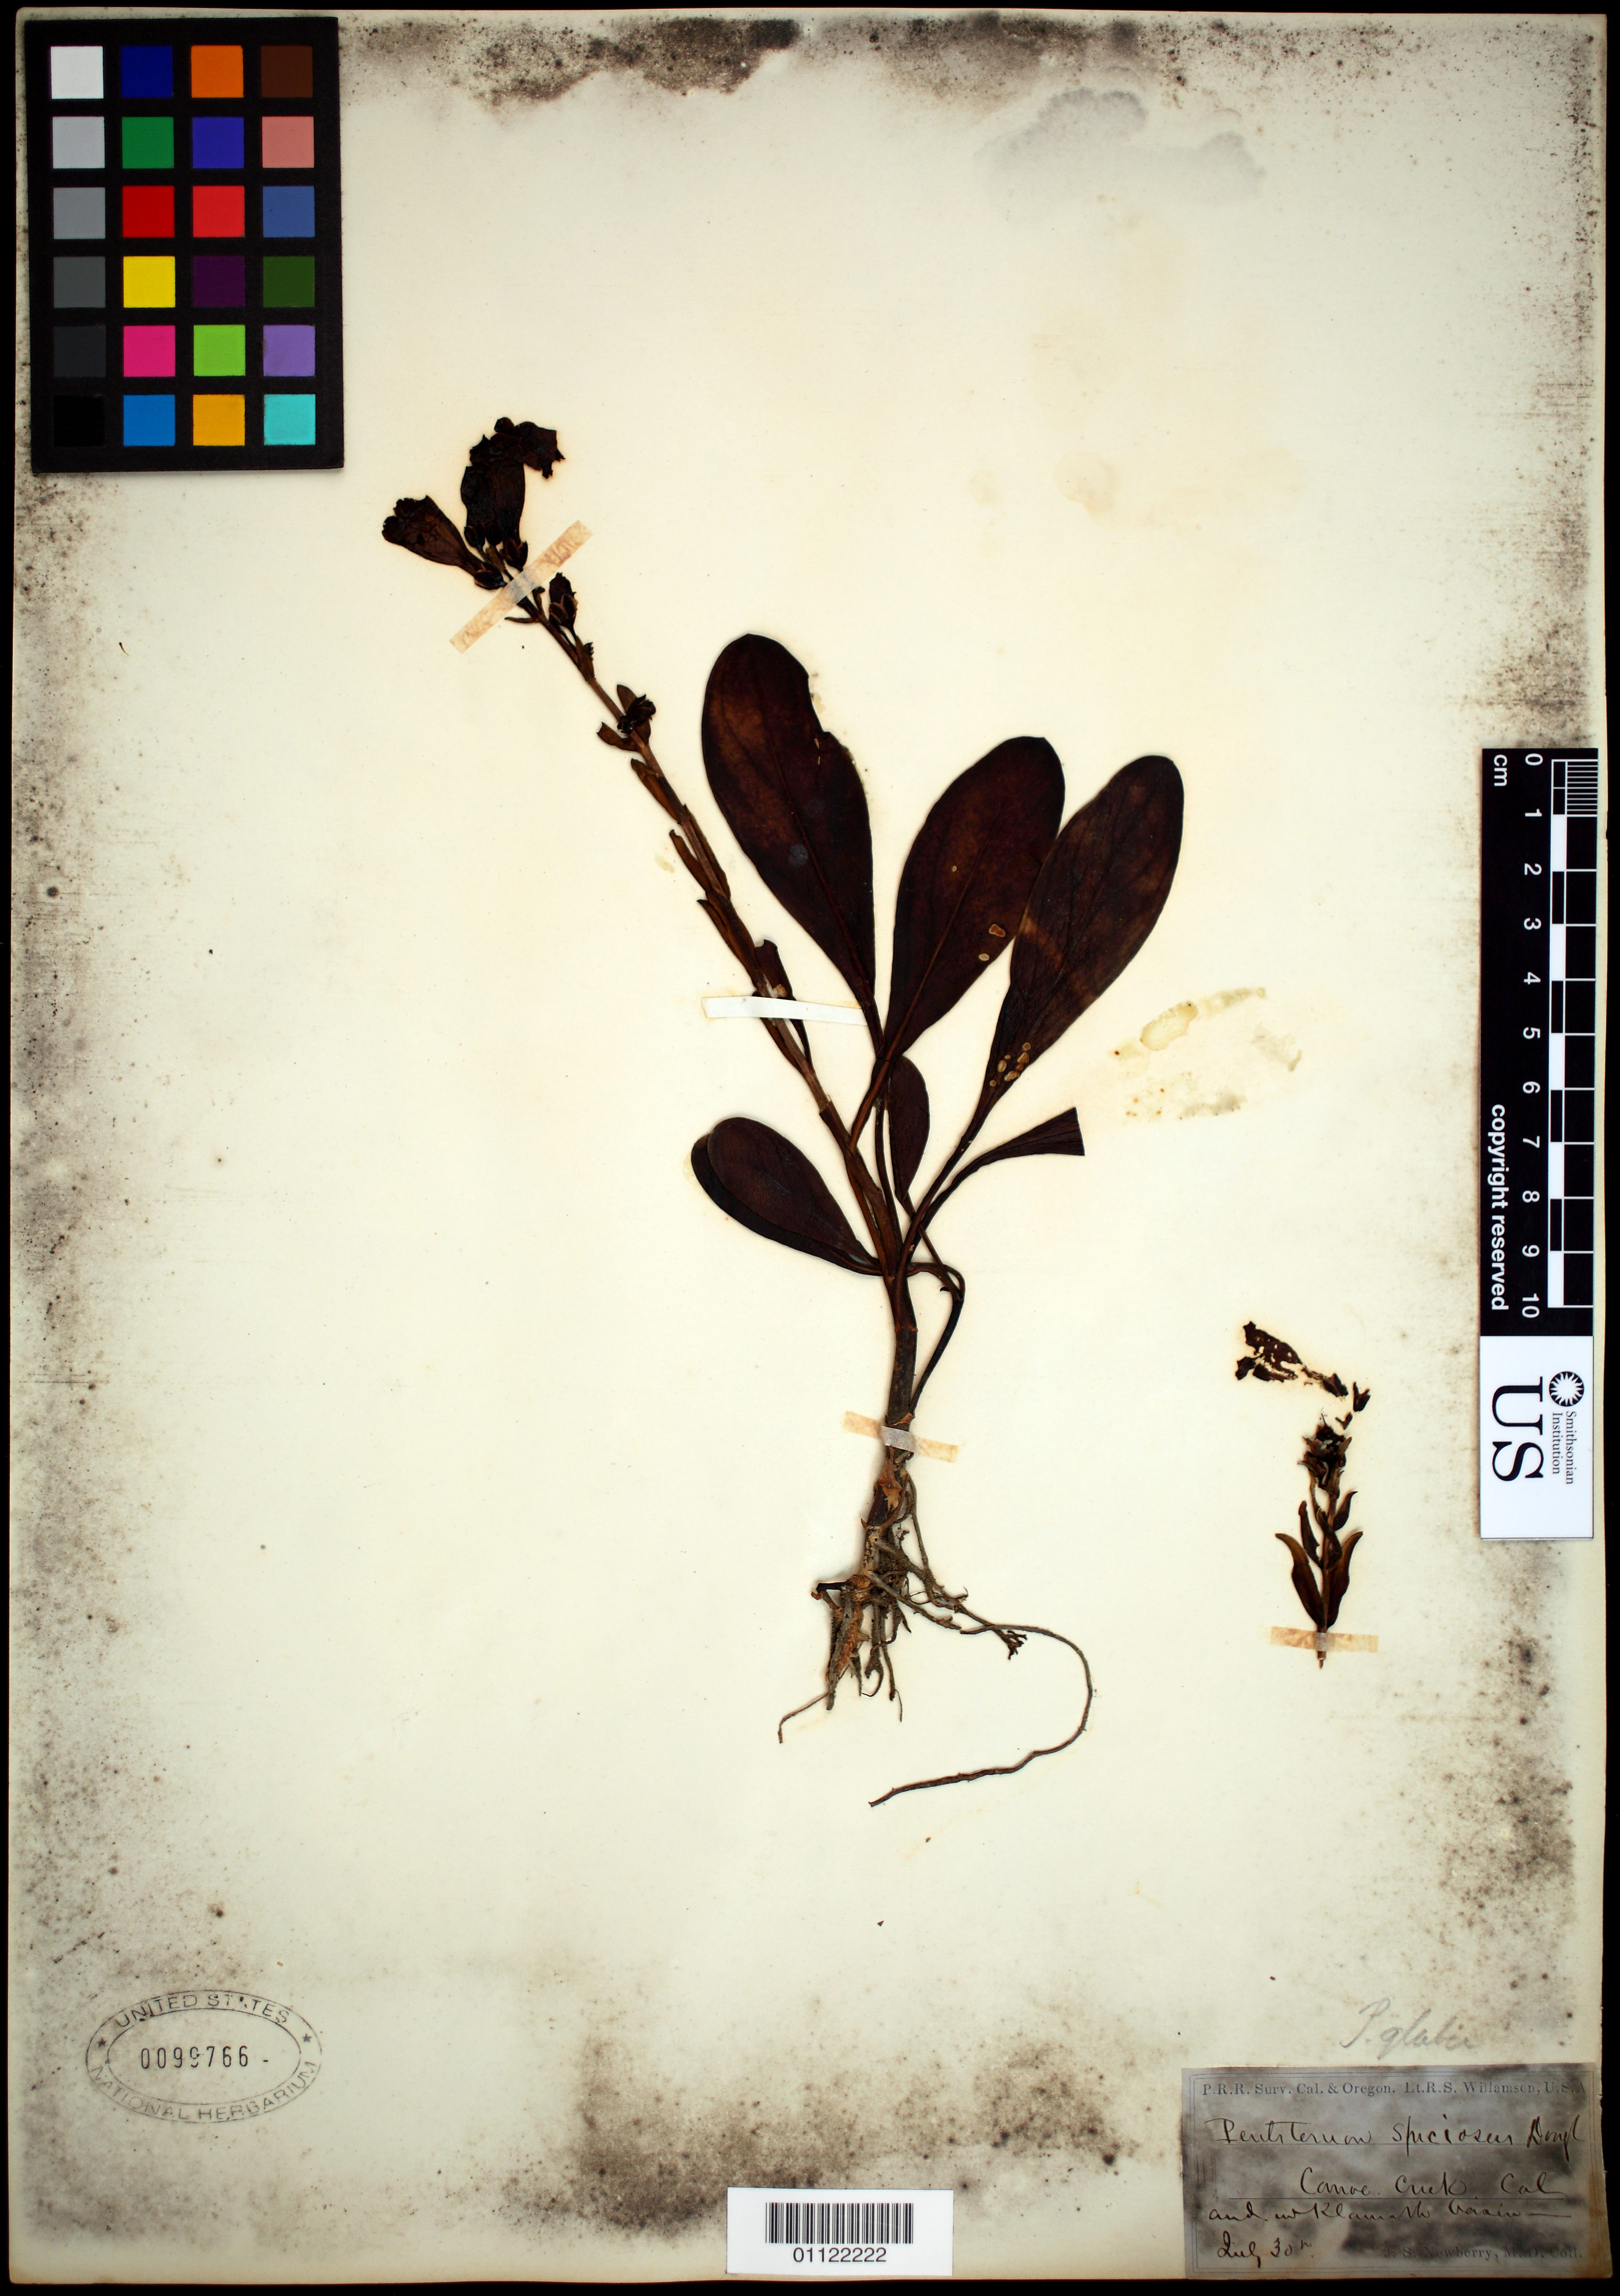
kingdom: Plantae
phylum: Tracheophyta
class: Magnoliopsida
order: Lamiales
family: Plantaginaceae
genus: Penstemon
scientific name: Penstemon speciosus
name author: Douglas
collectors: J. S. Newberry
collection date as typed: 3 Jul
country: United States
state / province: California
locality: Canoe Creek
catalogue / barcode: US 99766